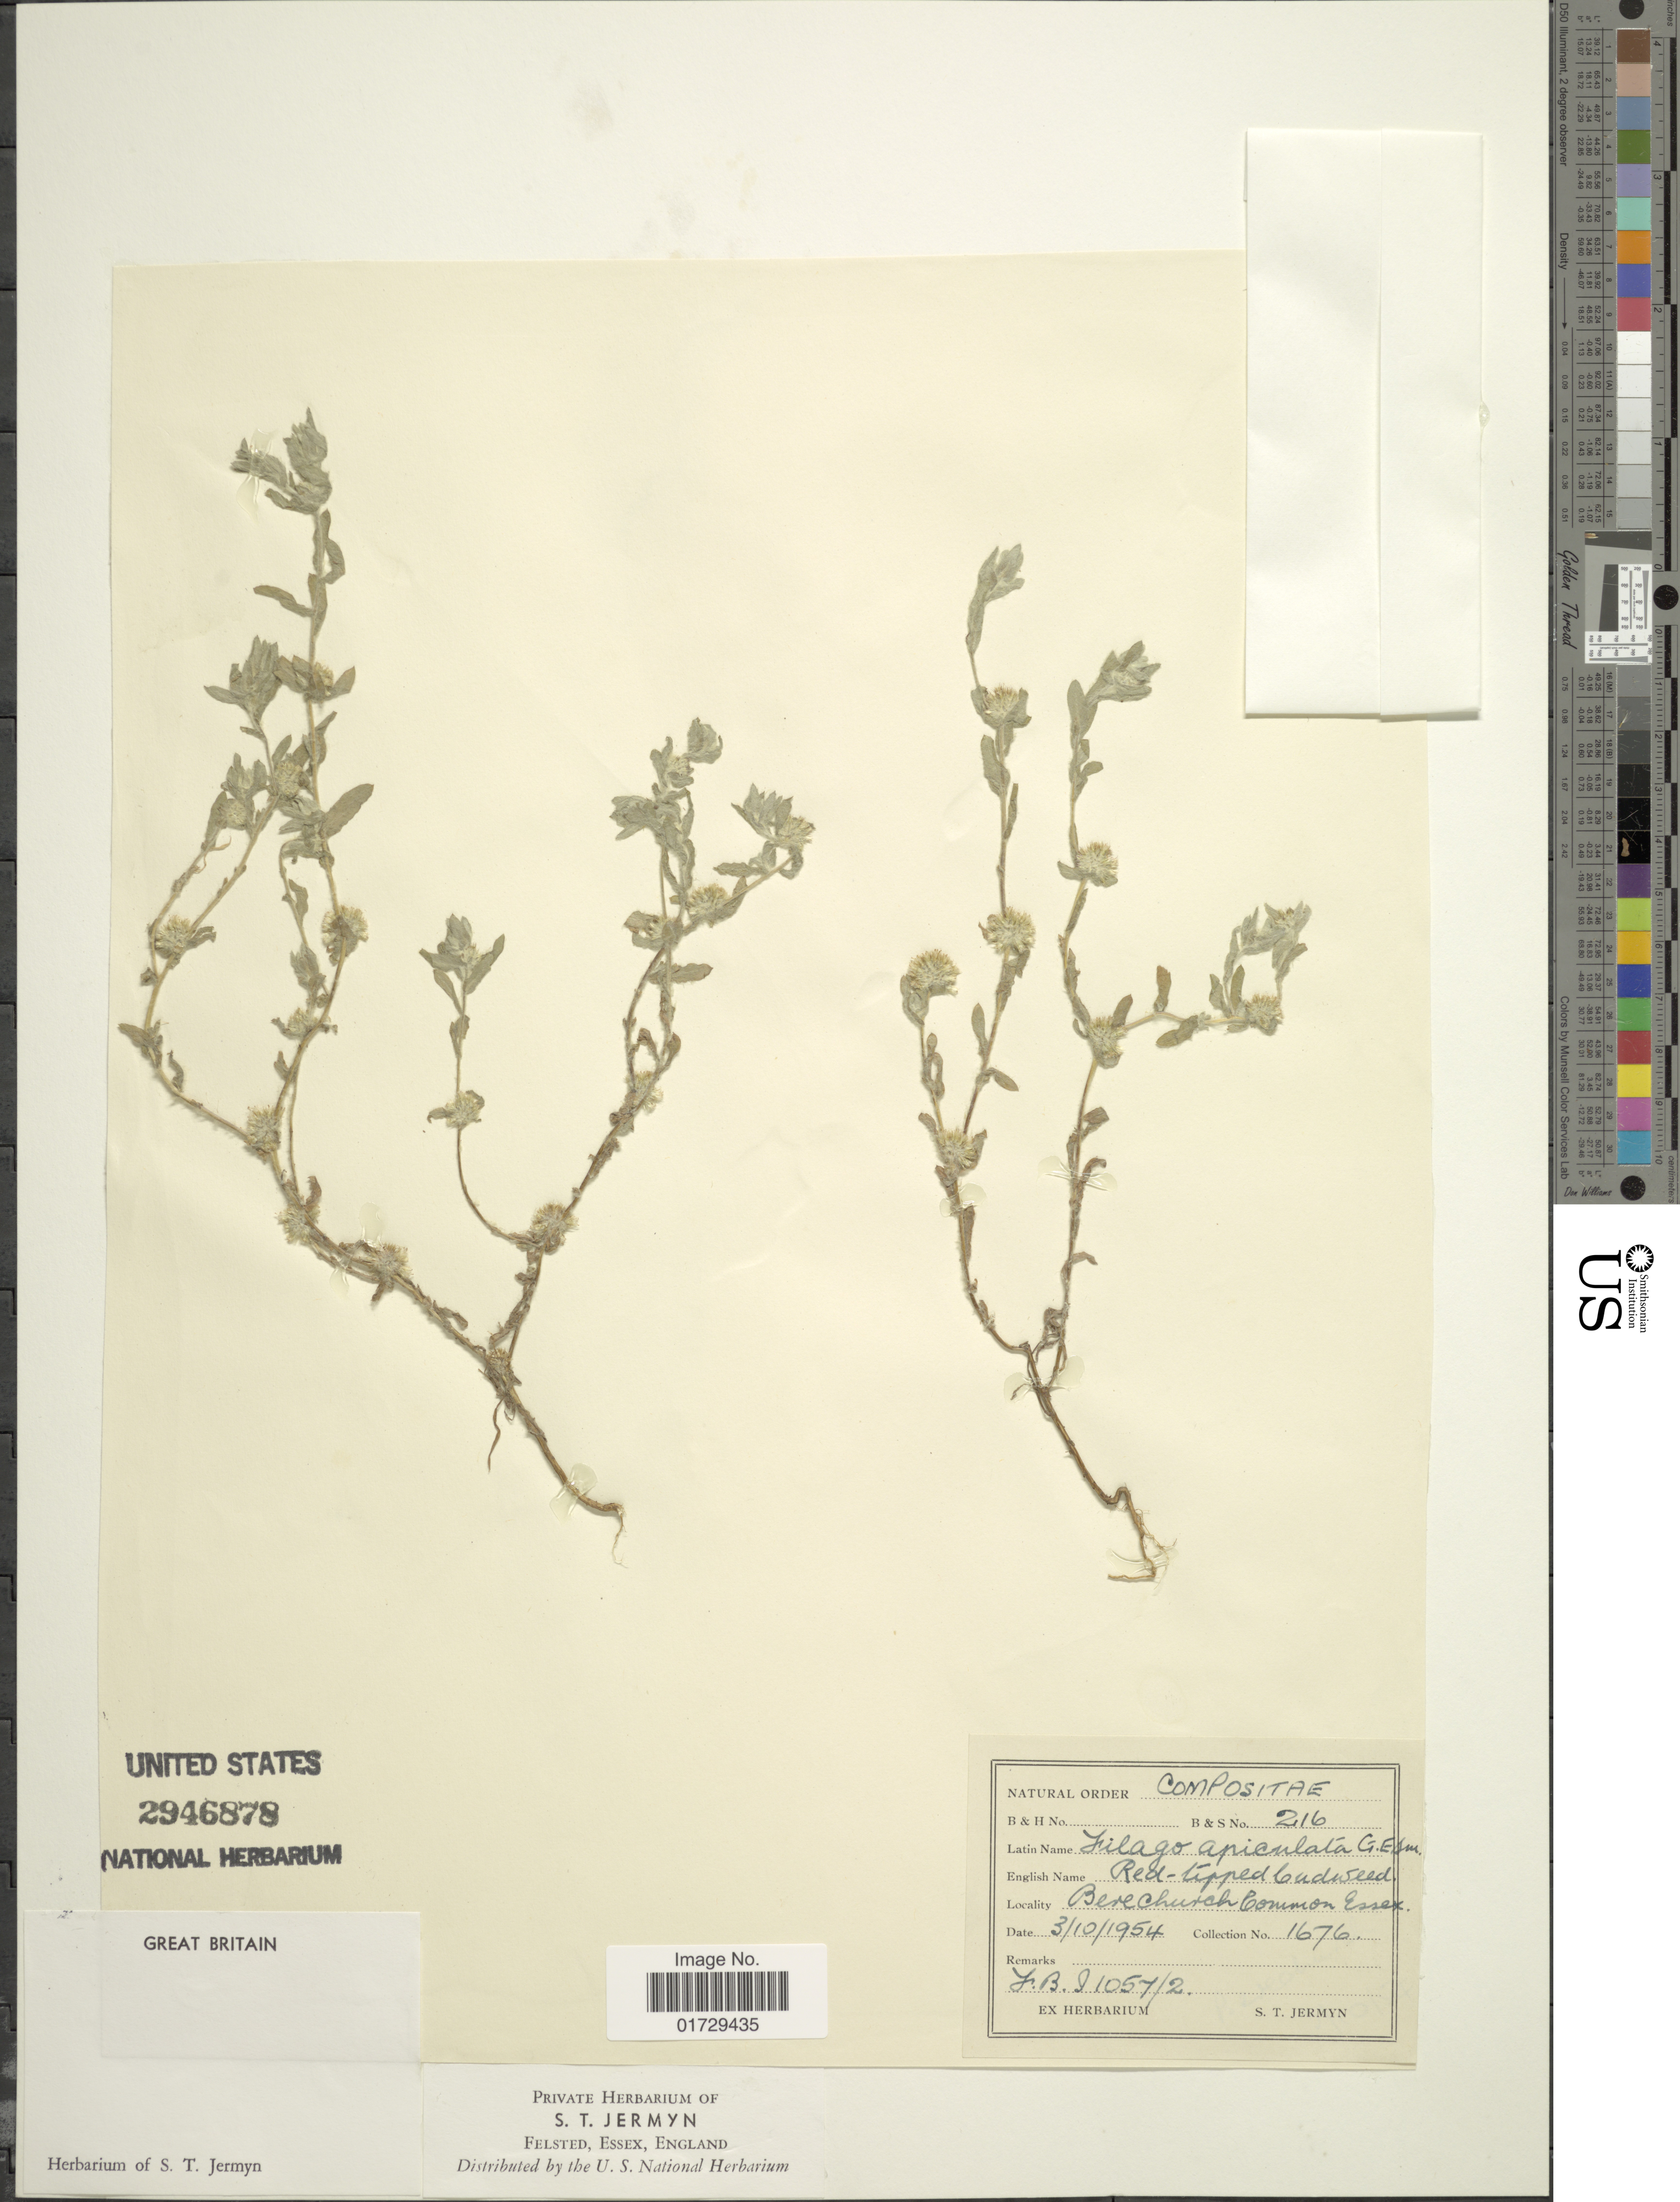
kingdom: Plantae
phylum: Tracheophyta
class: Magnoliopsida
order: Asterales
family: Asteraceae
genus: Filago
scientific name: Filago apiculata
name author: G.E. Sm. ex Bab.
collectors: S. Jermyn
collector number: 1676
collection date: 1954-10-03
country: United Kingdom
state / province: England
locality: Berechurch Common, Essex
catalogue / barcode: US 2946878